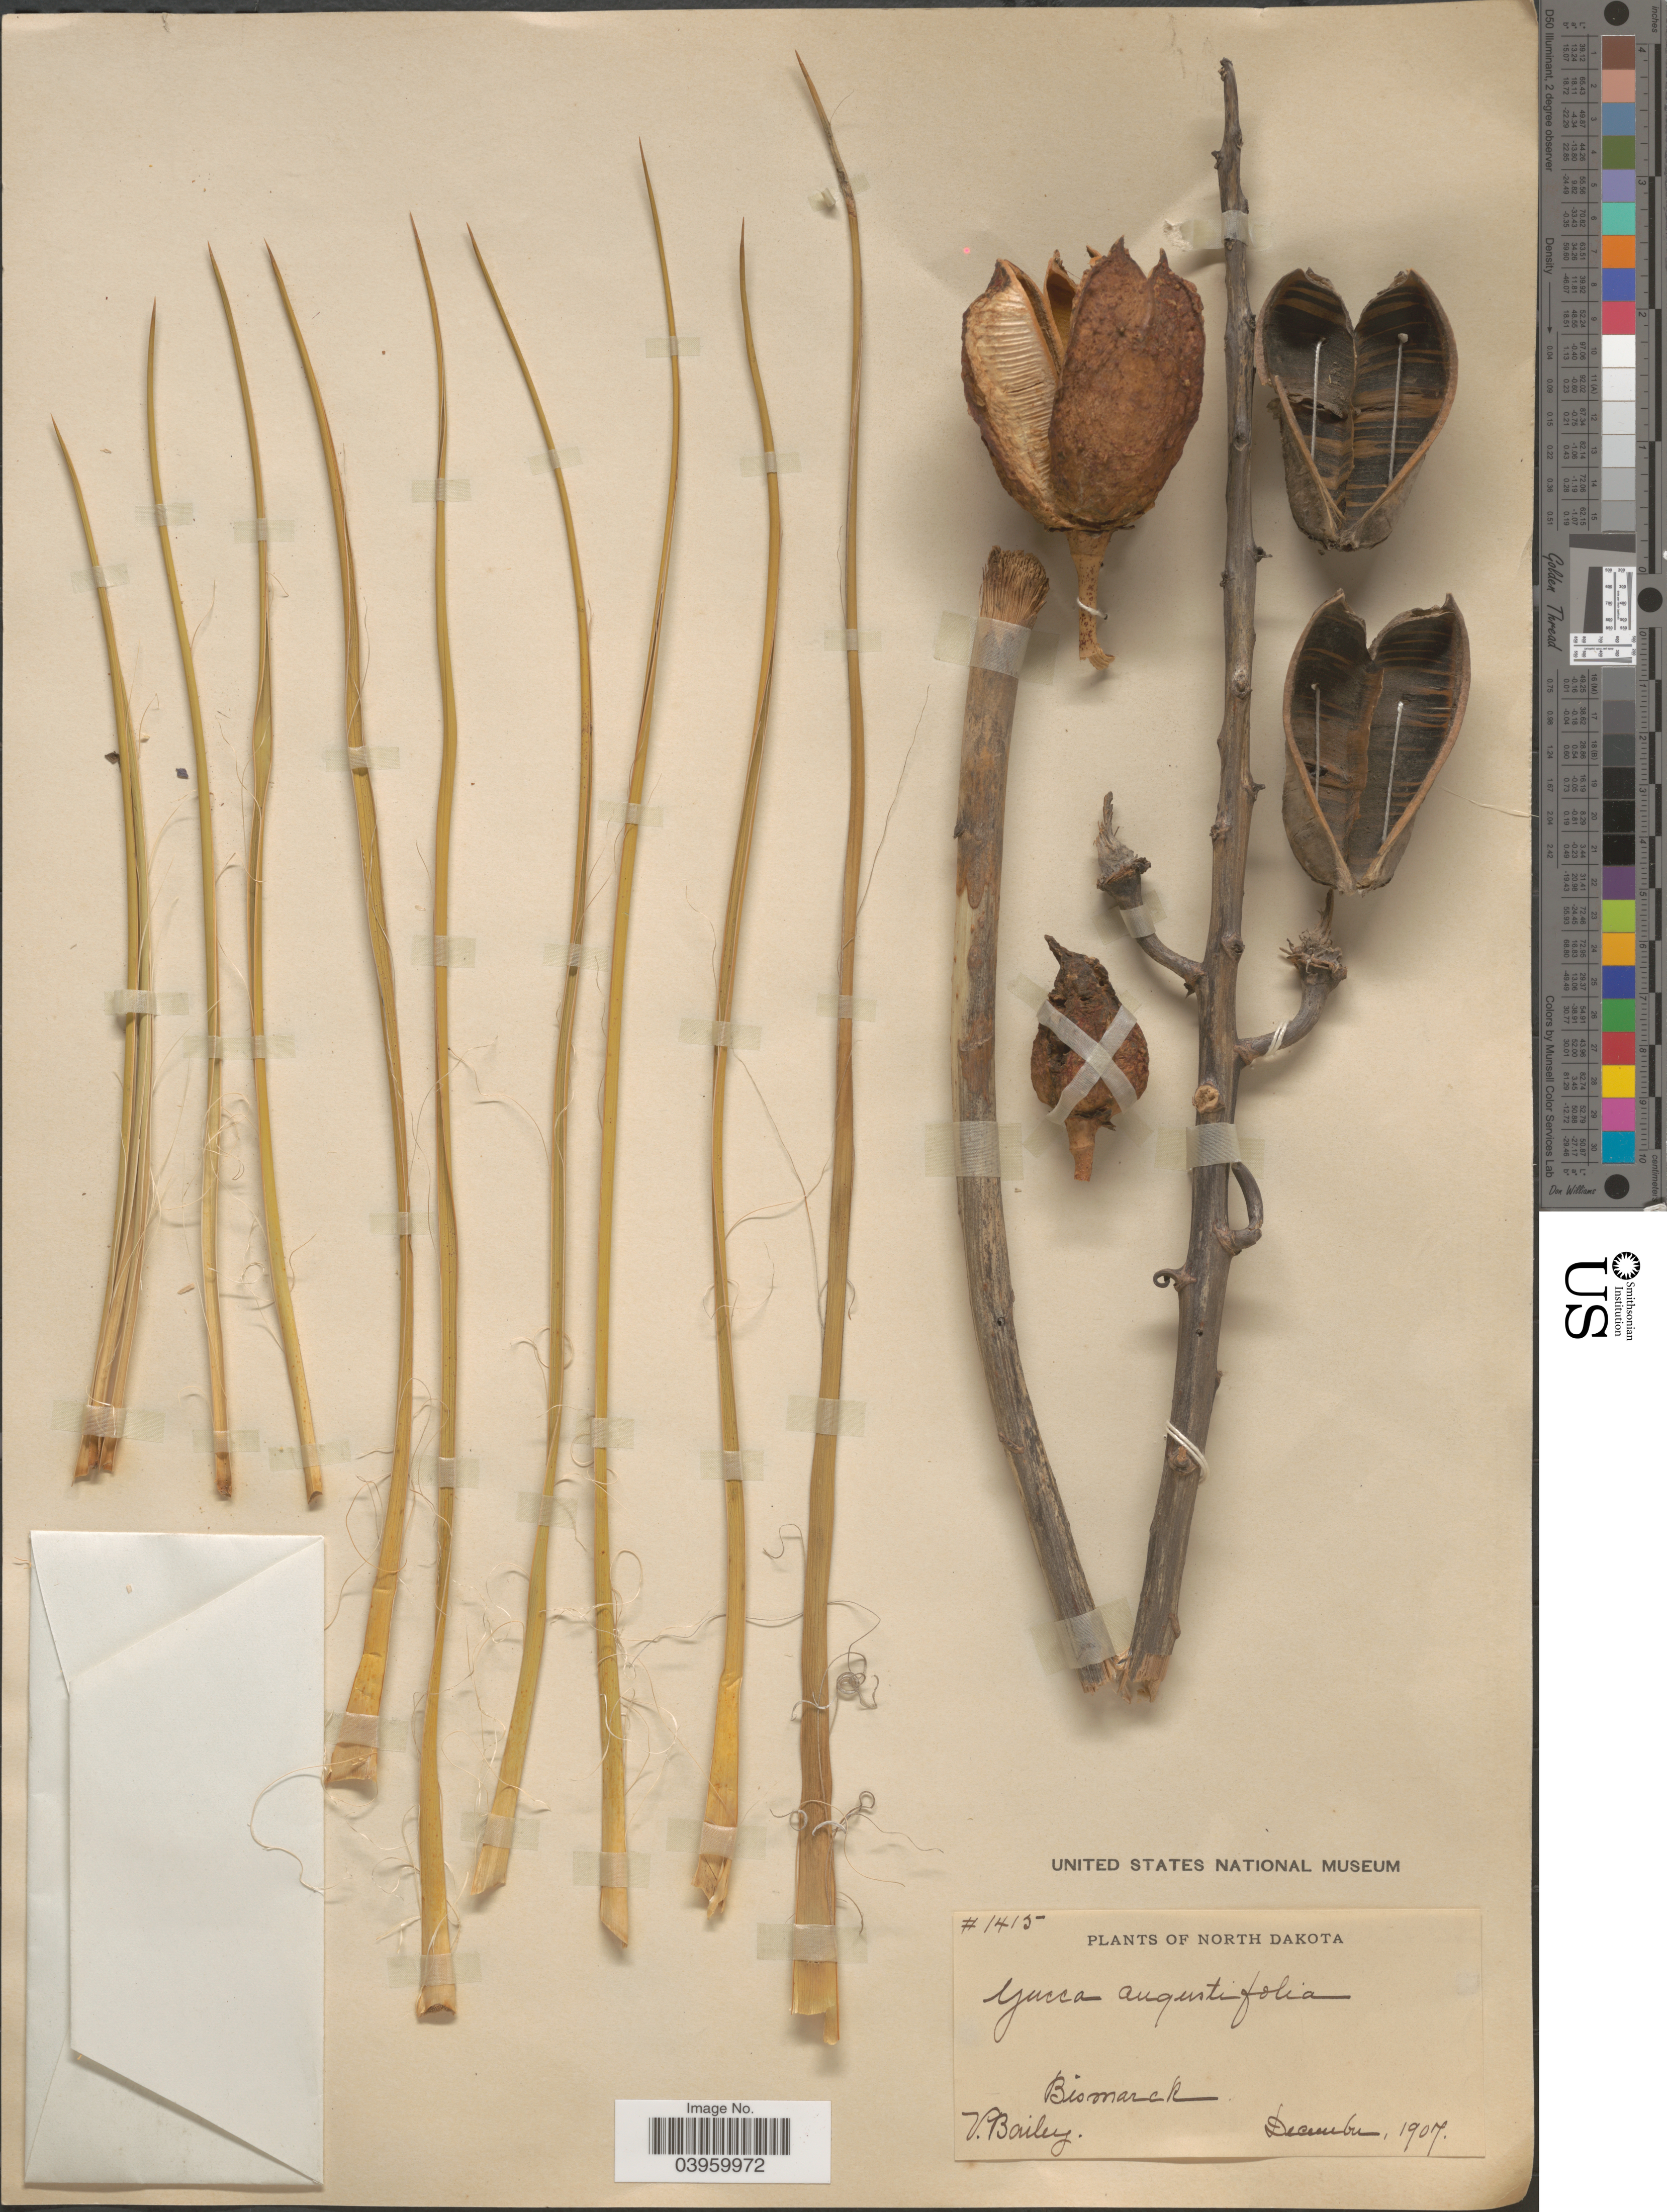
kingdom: Plantae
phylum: Tracheophyta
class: Liliopsida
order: Asparagales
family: Asparagaceae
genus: Yucca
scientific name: Yucca glauca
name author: Nutt.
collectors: V. L. Bailey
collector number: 1415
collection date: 1907-12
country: United States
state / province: North Dakota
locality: Bismarck.